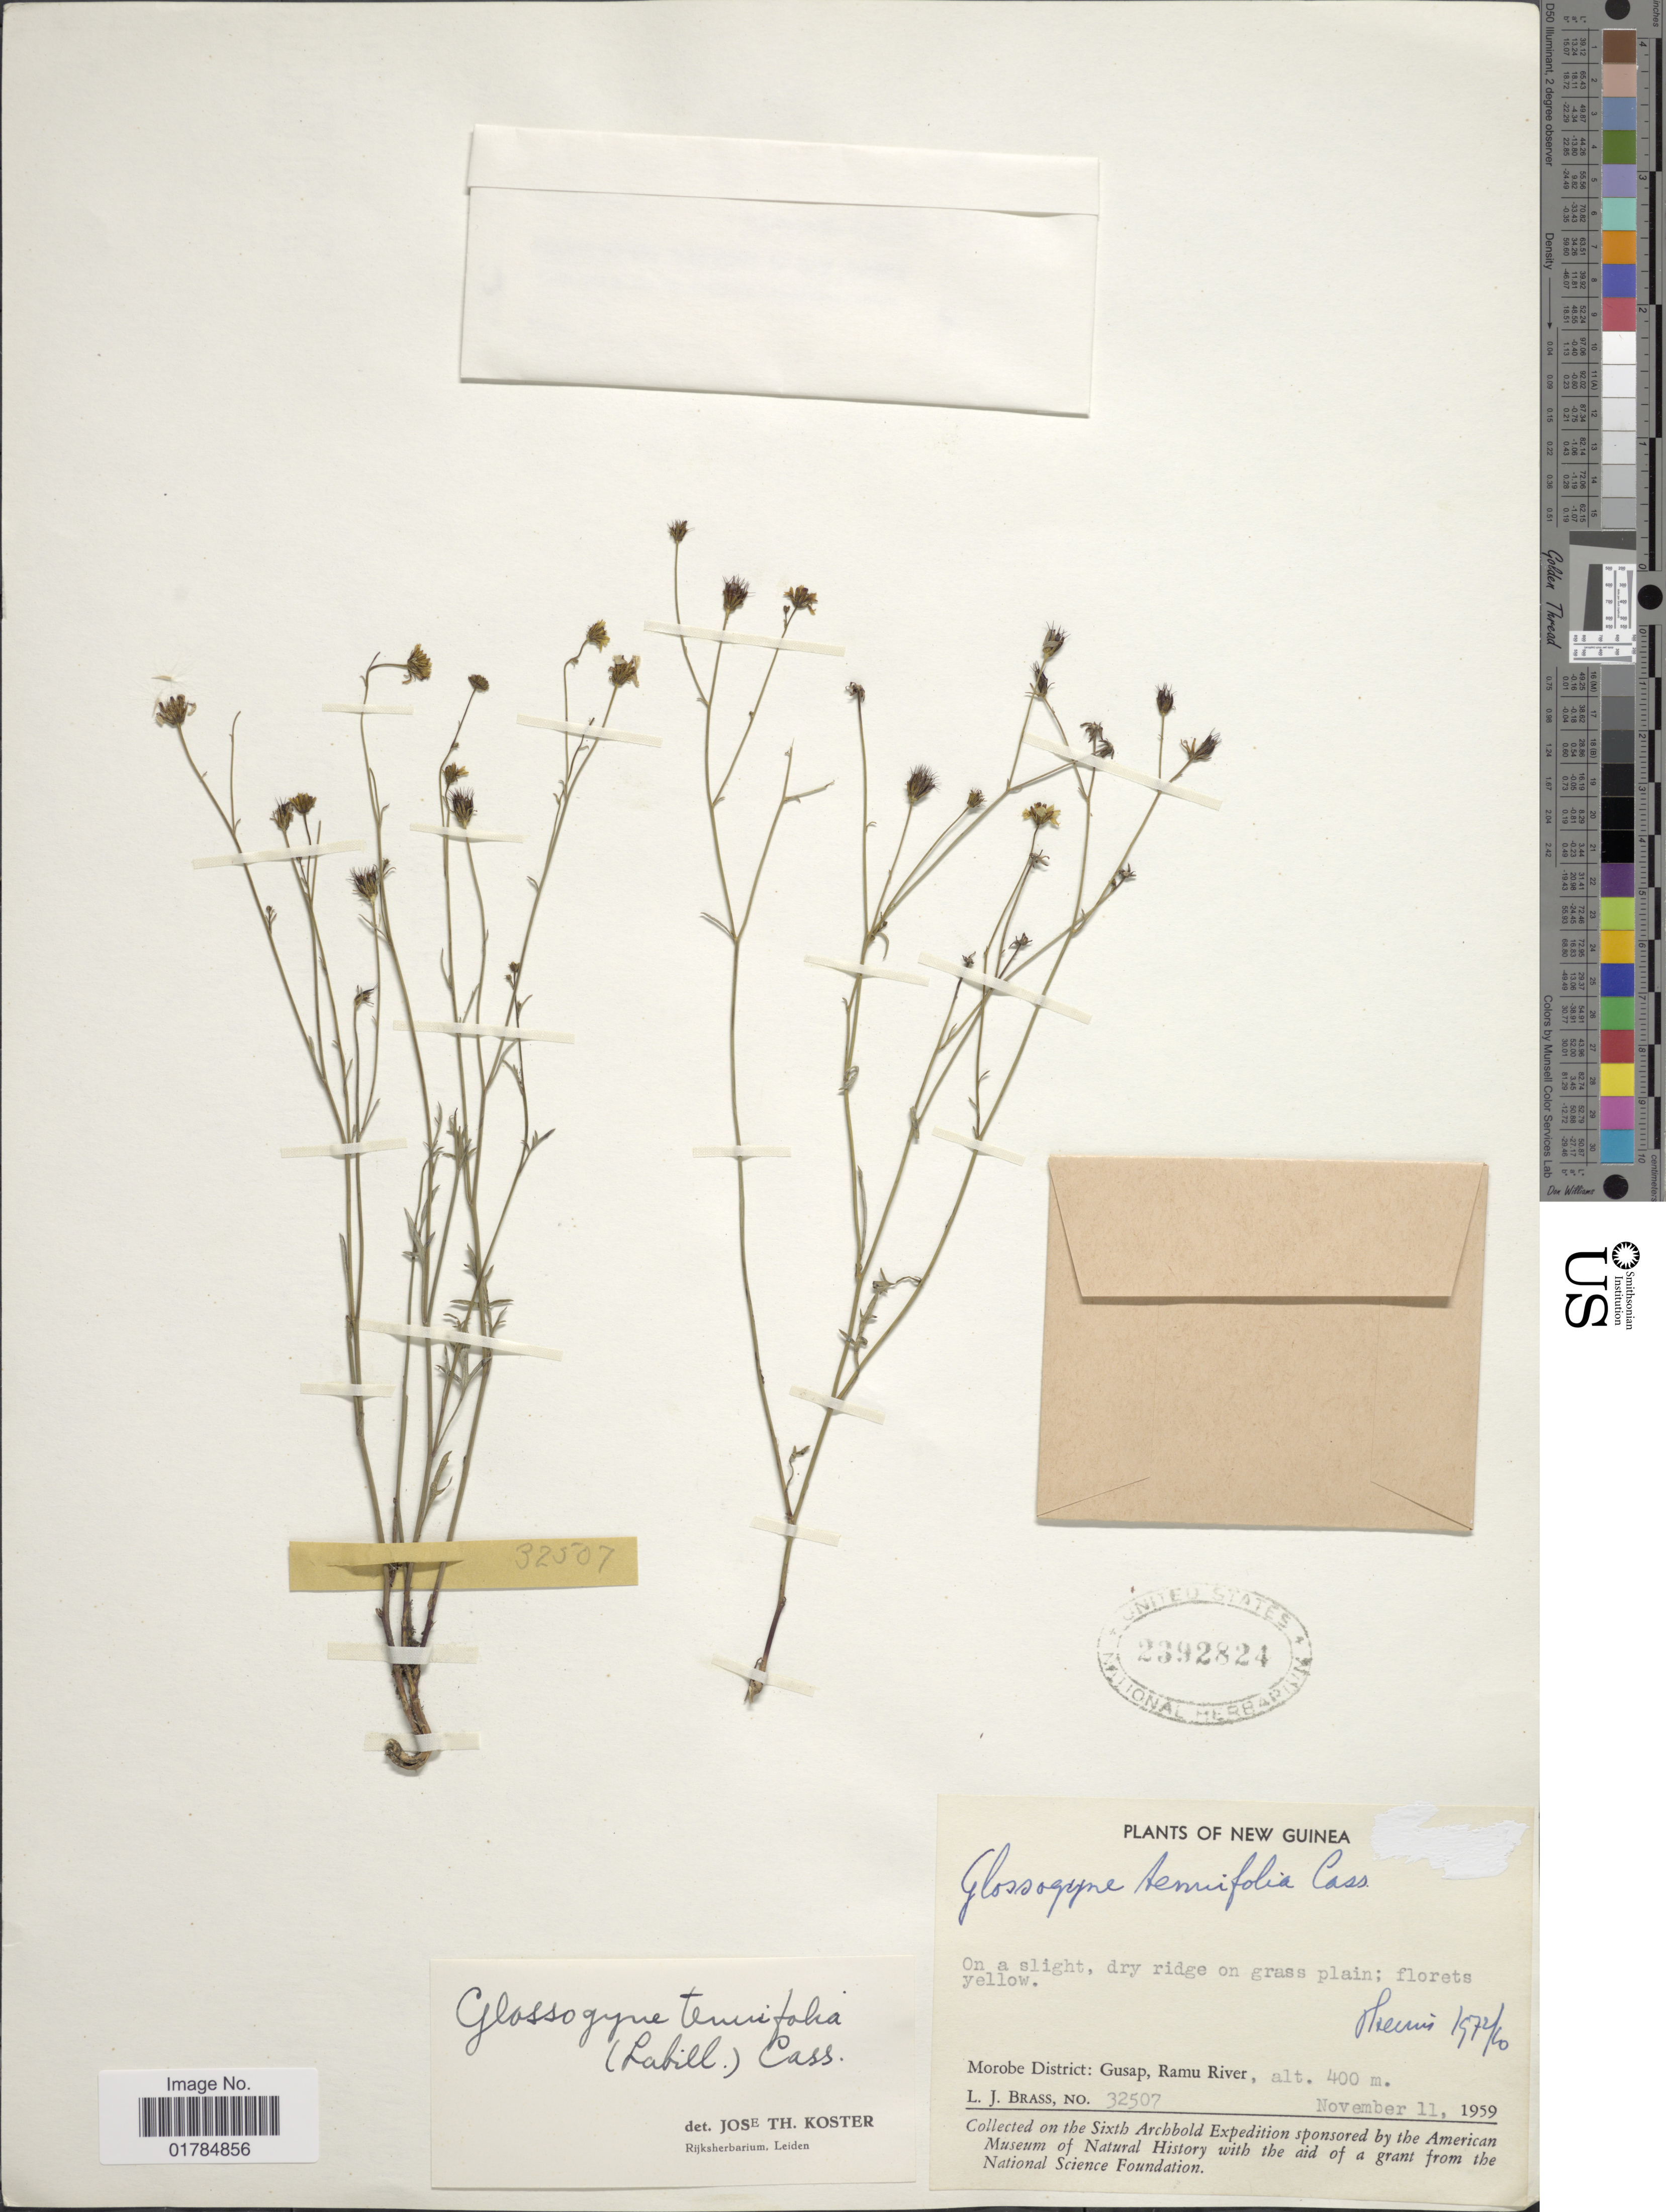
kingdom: Plantae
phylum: Tracheophyta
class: Magnoliopsida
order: Asterales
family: Asteraceae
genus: Glossogyne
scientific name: Glossogyne tenuifolia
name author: (Labill.)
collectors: L. J. Brass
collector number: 32507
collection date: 1959-11-11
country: Papua New Guinea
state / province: Morobe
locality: Gusap, Ramu River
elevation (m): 400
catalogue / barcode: US 2392824